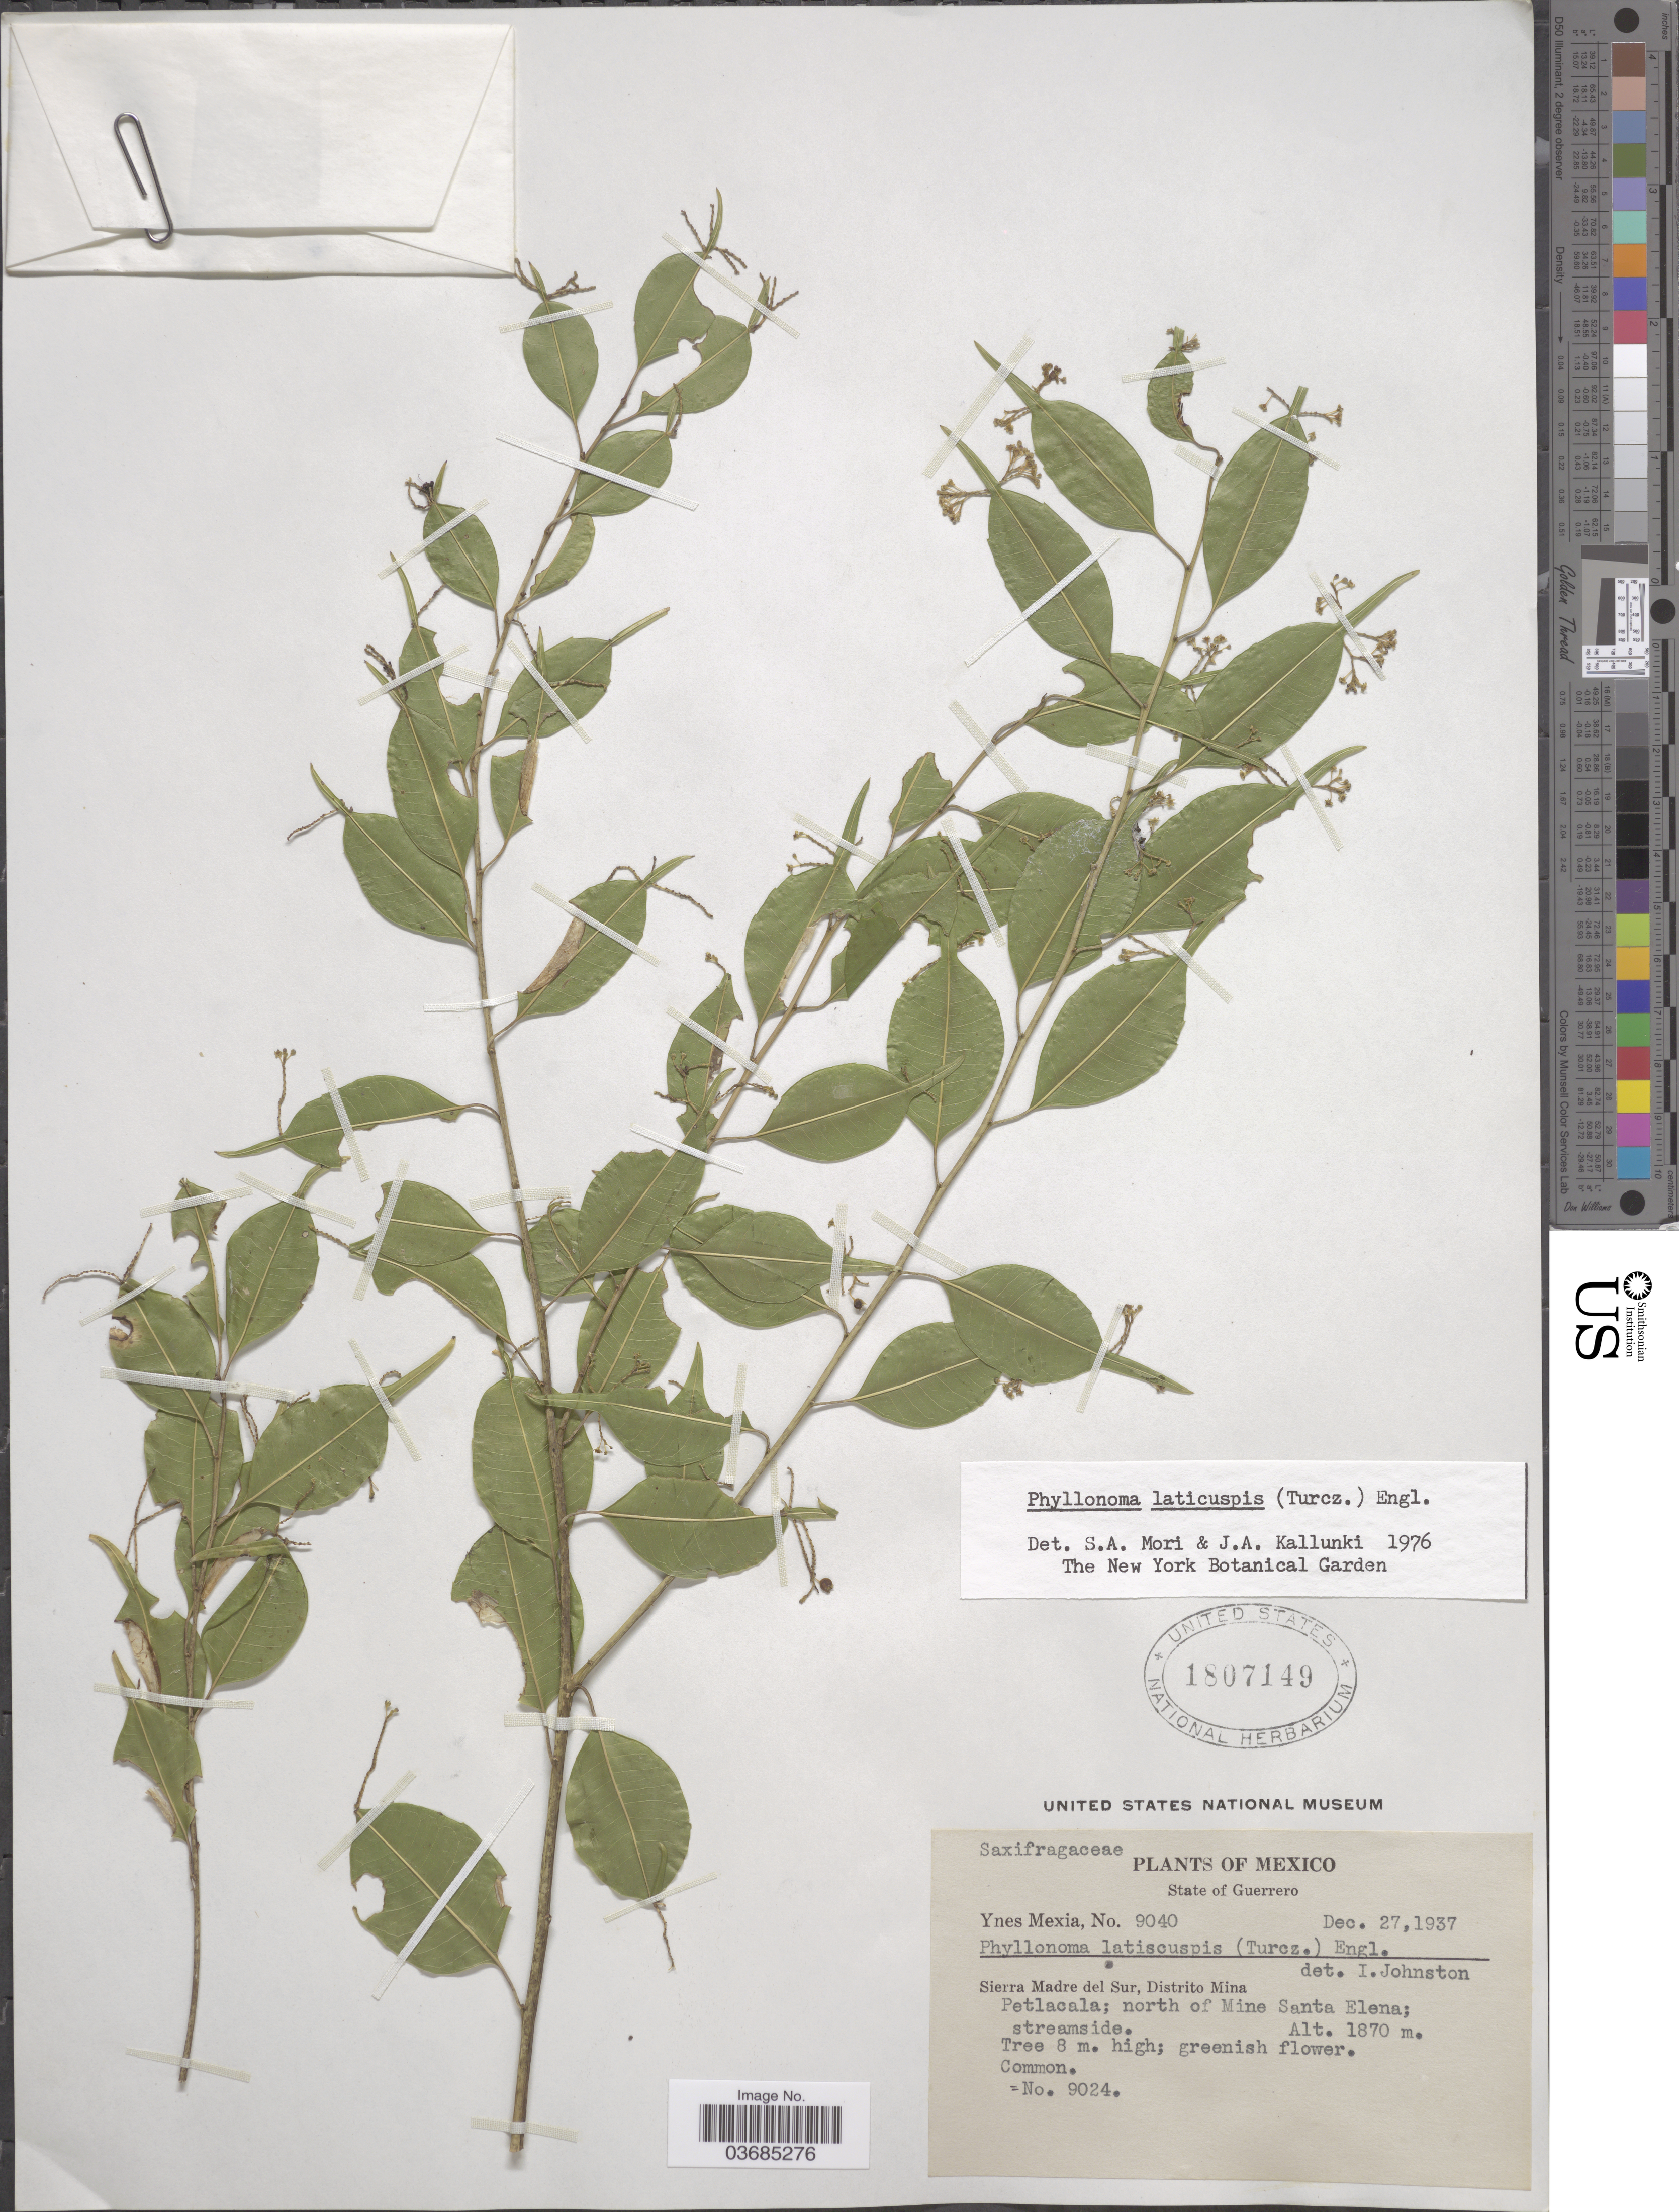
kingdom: Plantae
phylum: Tracheophyta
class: Magnoliopsida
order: Aquifoliales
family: Phyllonomaceae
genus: Phyllonoma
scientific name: Phyllonoma laticuspis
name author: (Turcz.) Engl.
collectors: Y. Mexia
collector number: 9040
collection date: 1937-12-27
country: Mexico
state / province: Guerrero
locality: Sierra Madre del Sur, Distrito Mina. Petlacala; north of Mine Santa Elena; streamside.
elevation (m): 1870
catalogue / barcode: US 1807149